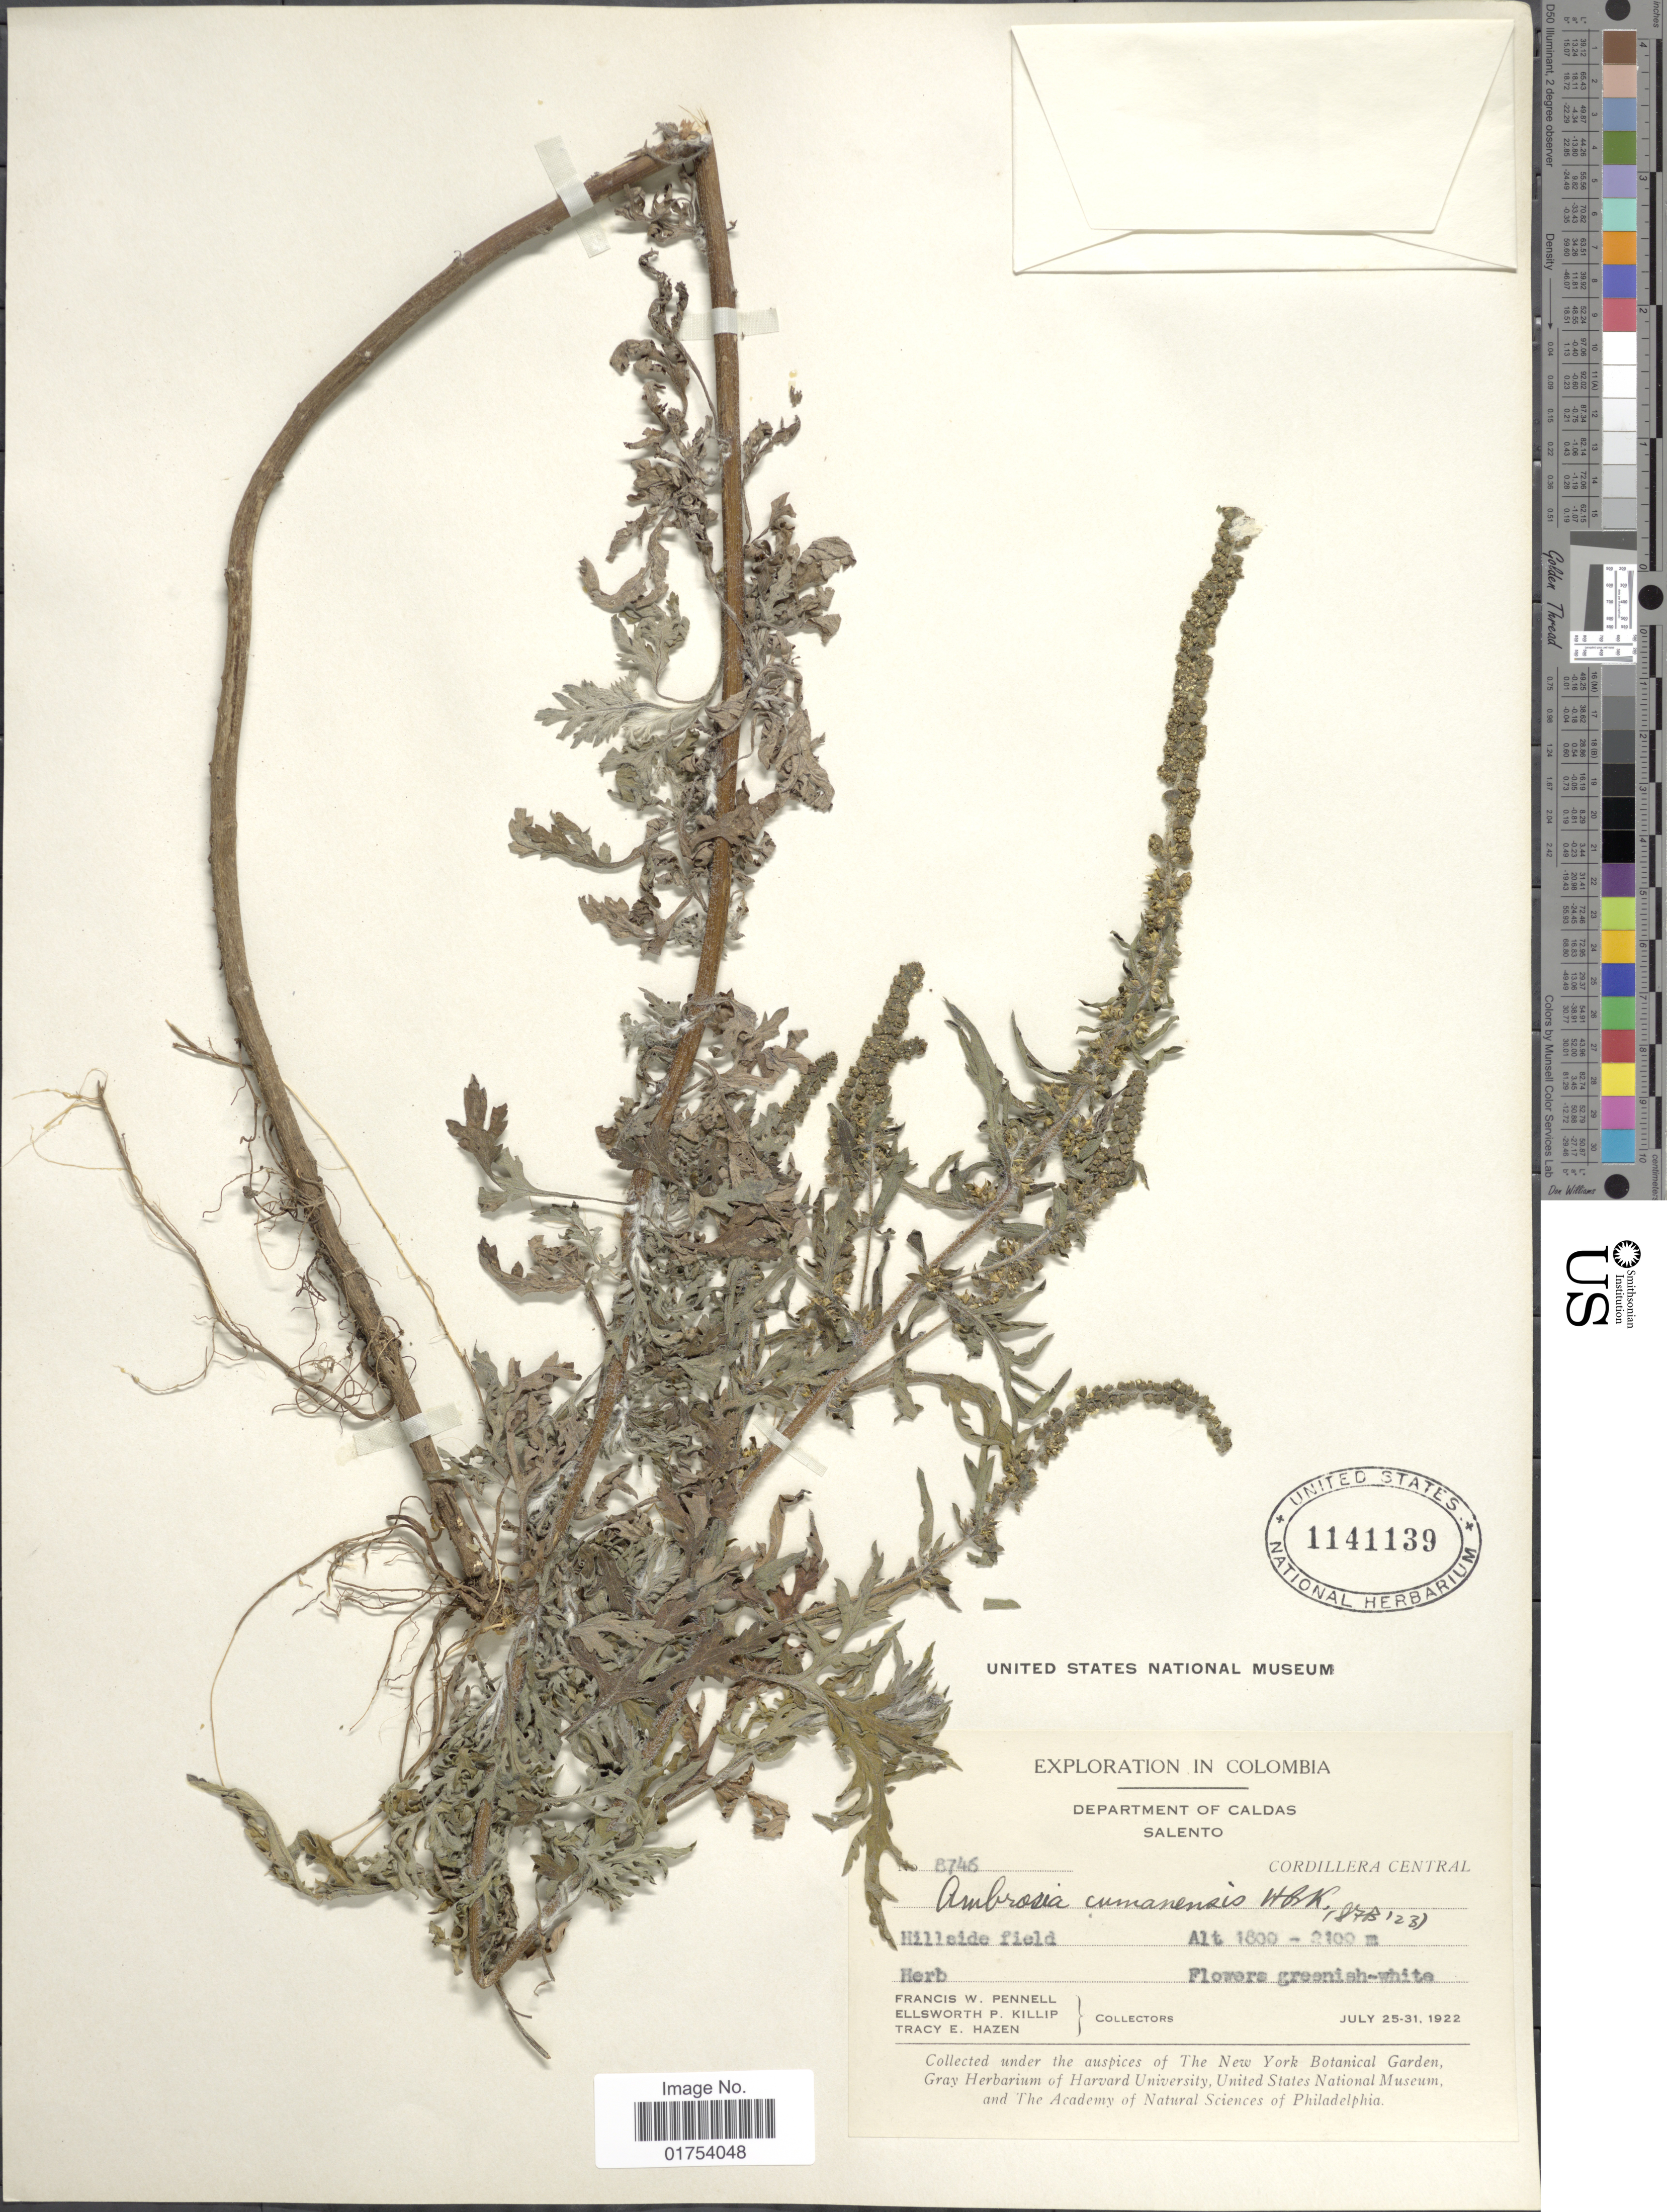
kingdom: Plantae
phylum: Tracheophyta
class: Magnoliopsida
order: Asterales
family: Asteraceae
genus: Ambrosia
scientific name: Ambrosia peruviana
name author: Willd.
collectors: F. W. Pennell, E. P. Killip & T. E. Hazen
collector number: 8746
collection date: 1922-07-25/1922-07-31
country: Colombia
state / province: Caldas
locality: Salento, Cordillera Central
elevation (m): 1800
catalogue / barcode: US 1141139